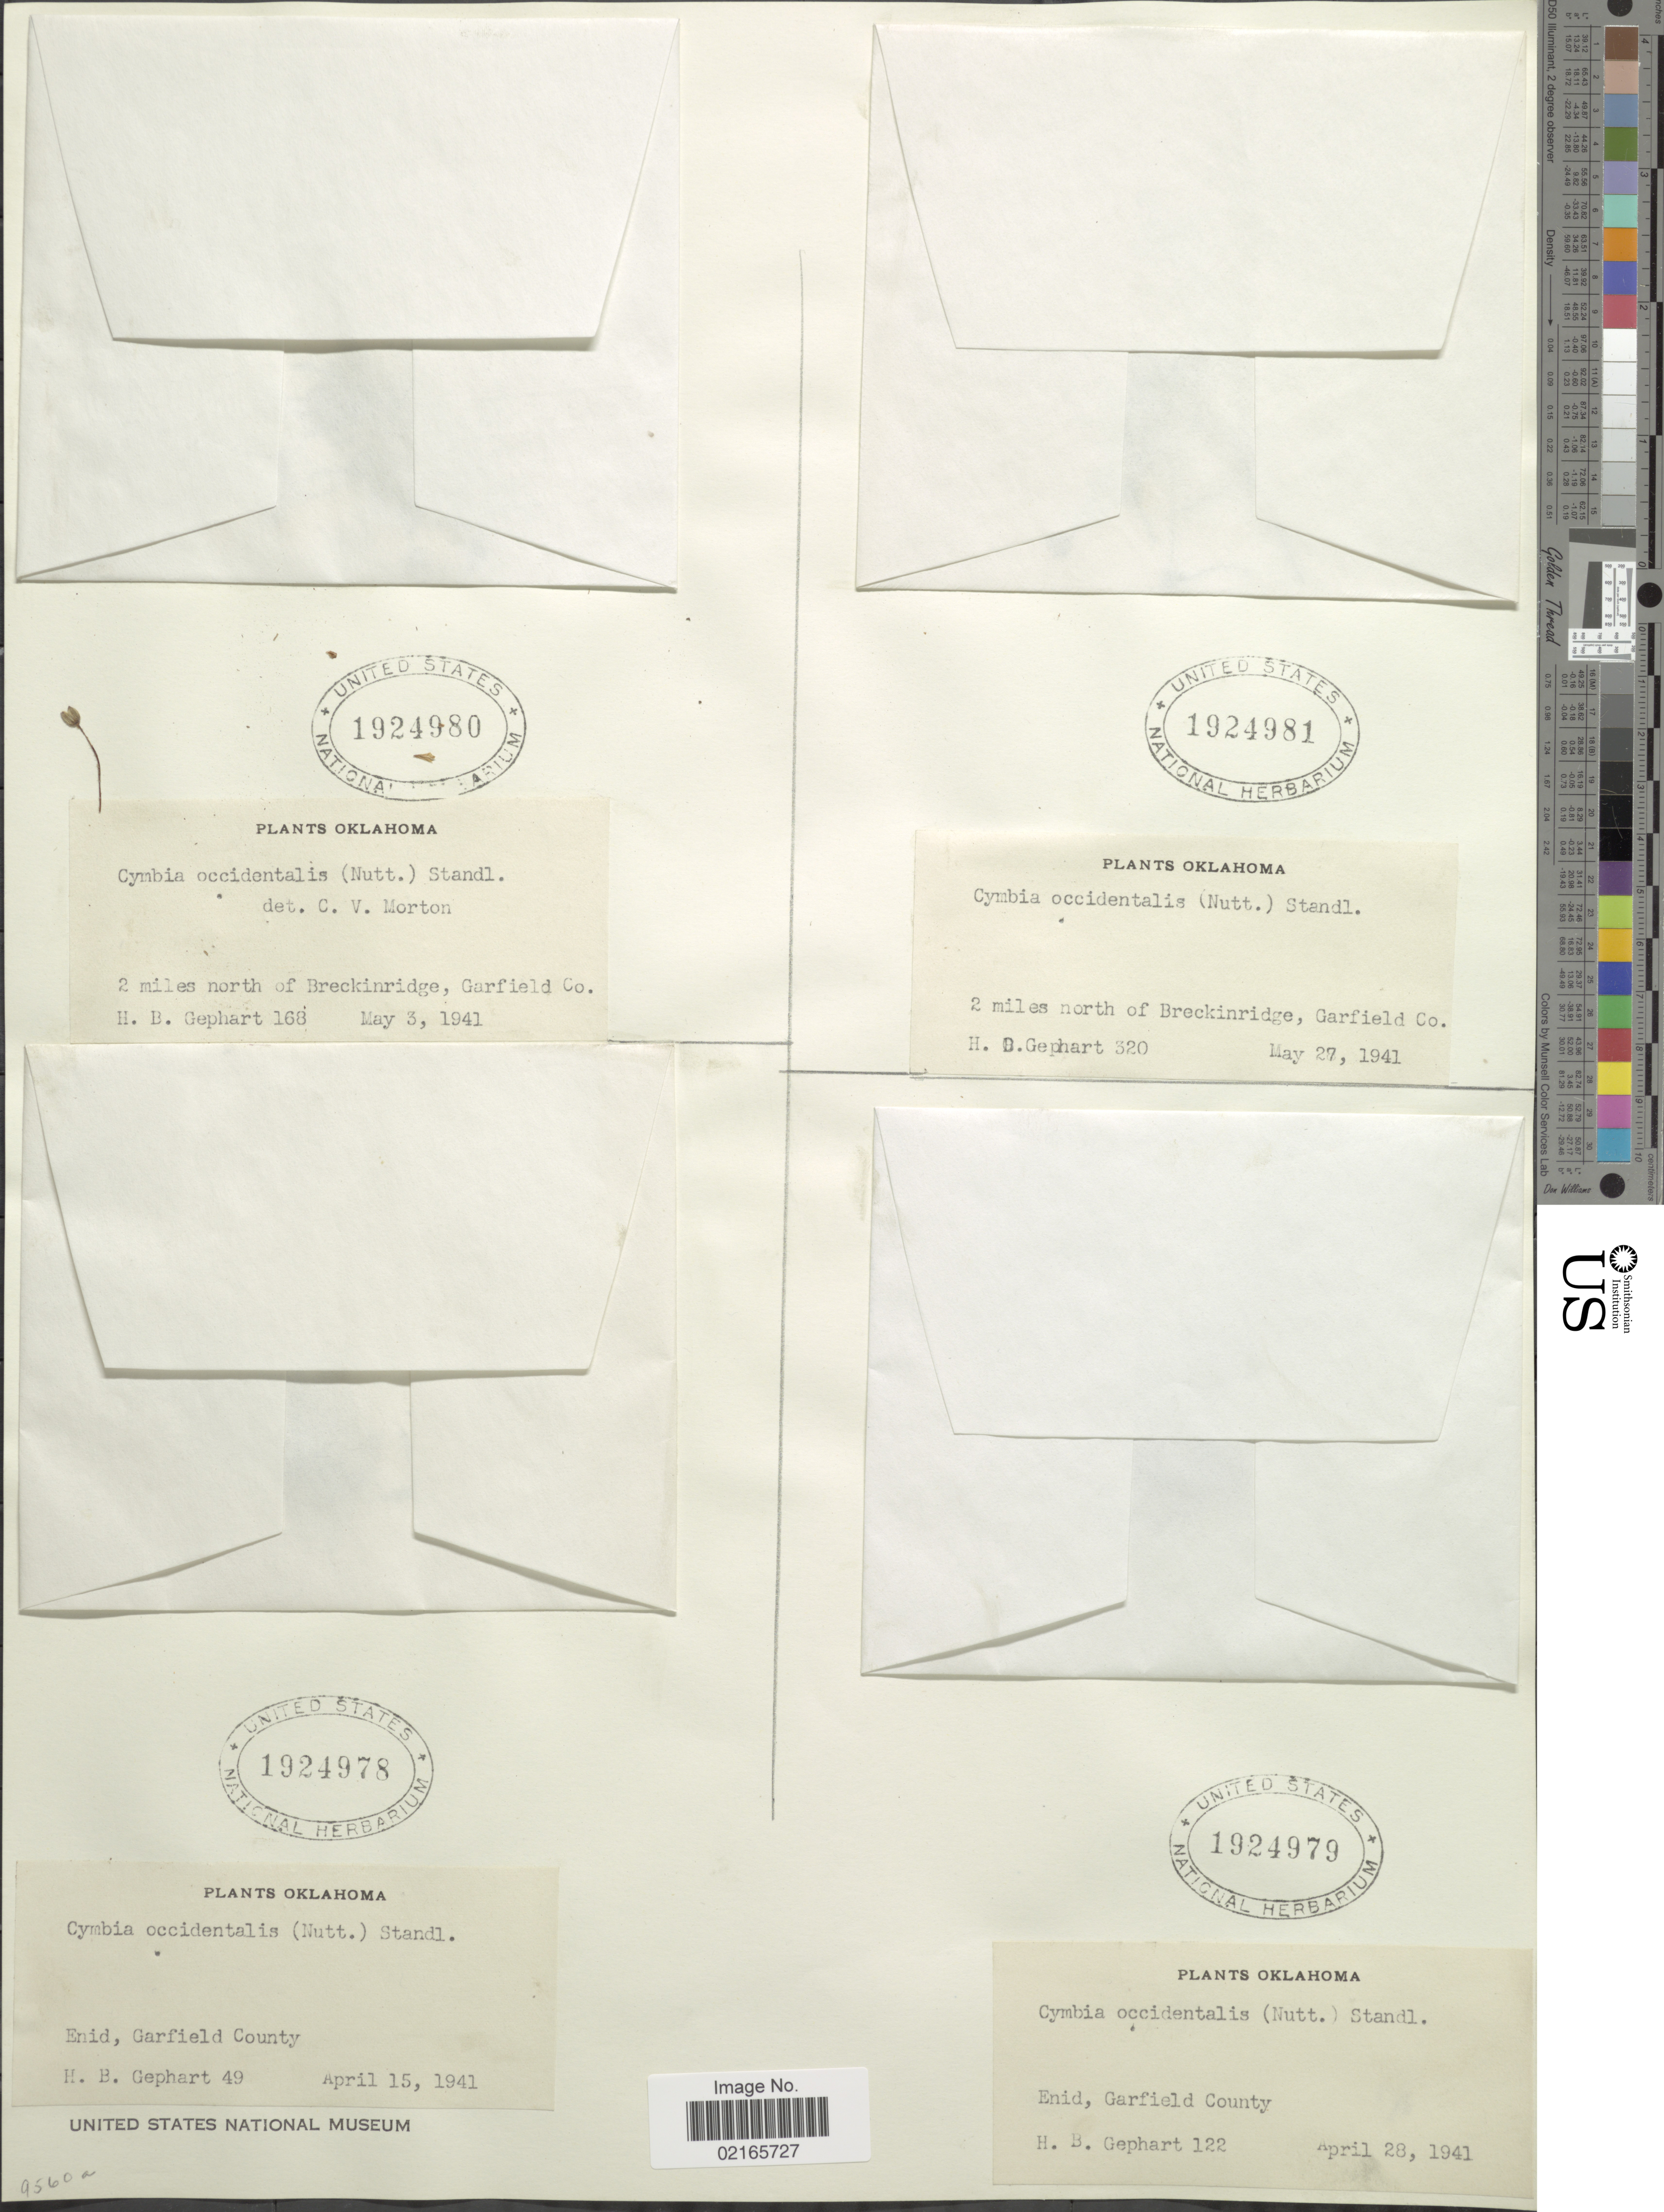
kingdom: Plantae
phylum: Tracheophyta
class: Magnoliopsida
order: Asterales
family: Asteraceae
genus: Krigia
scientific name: Krigia occidentalis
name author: Nutt.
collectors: H. Gephart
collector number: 168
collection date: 1941-05-03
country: United States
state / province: Oklahoma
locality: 2 miles north of Breckinridge, Garfield Co.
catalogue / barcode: US 1924980-3